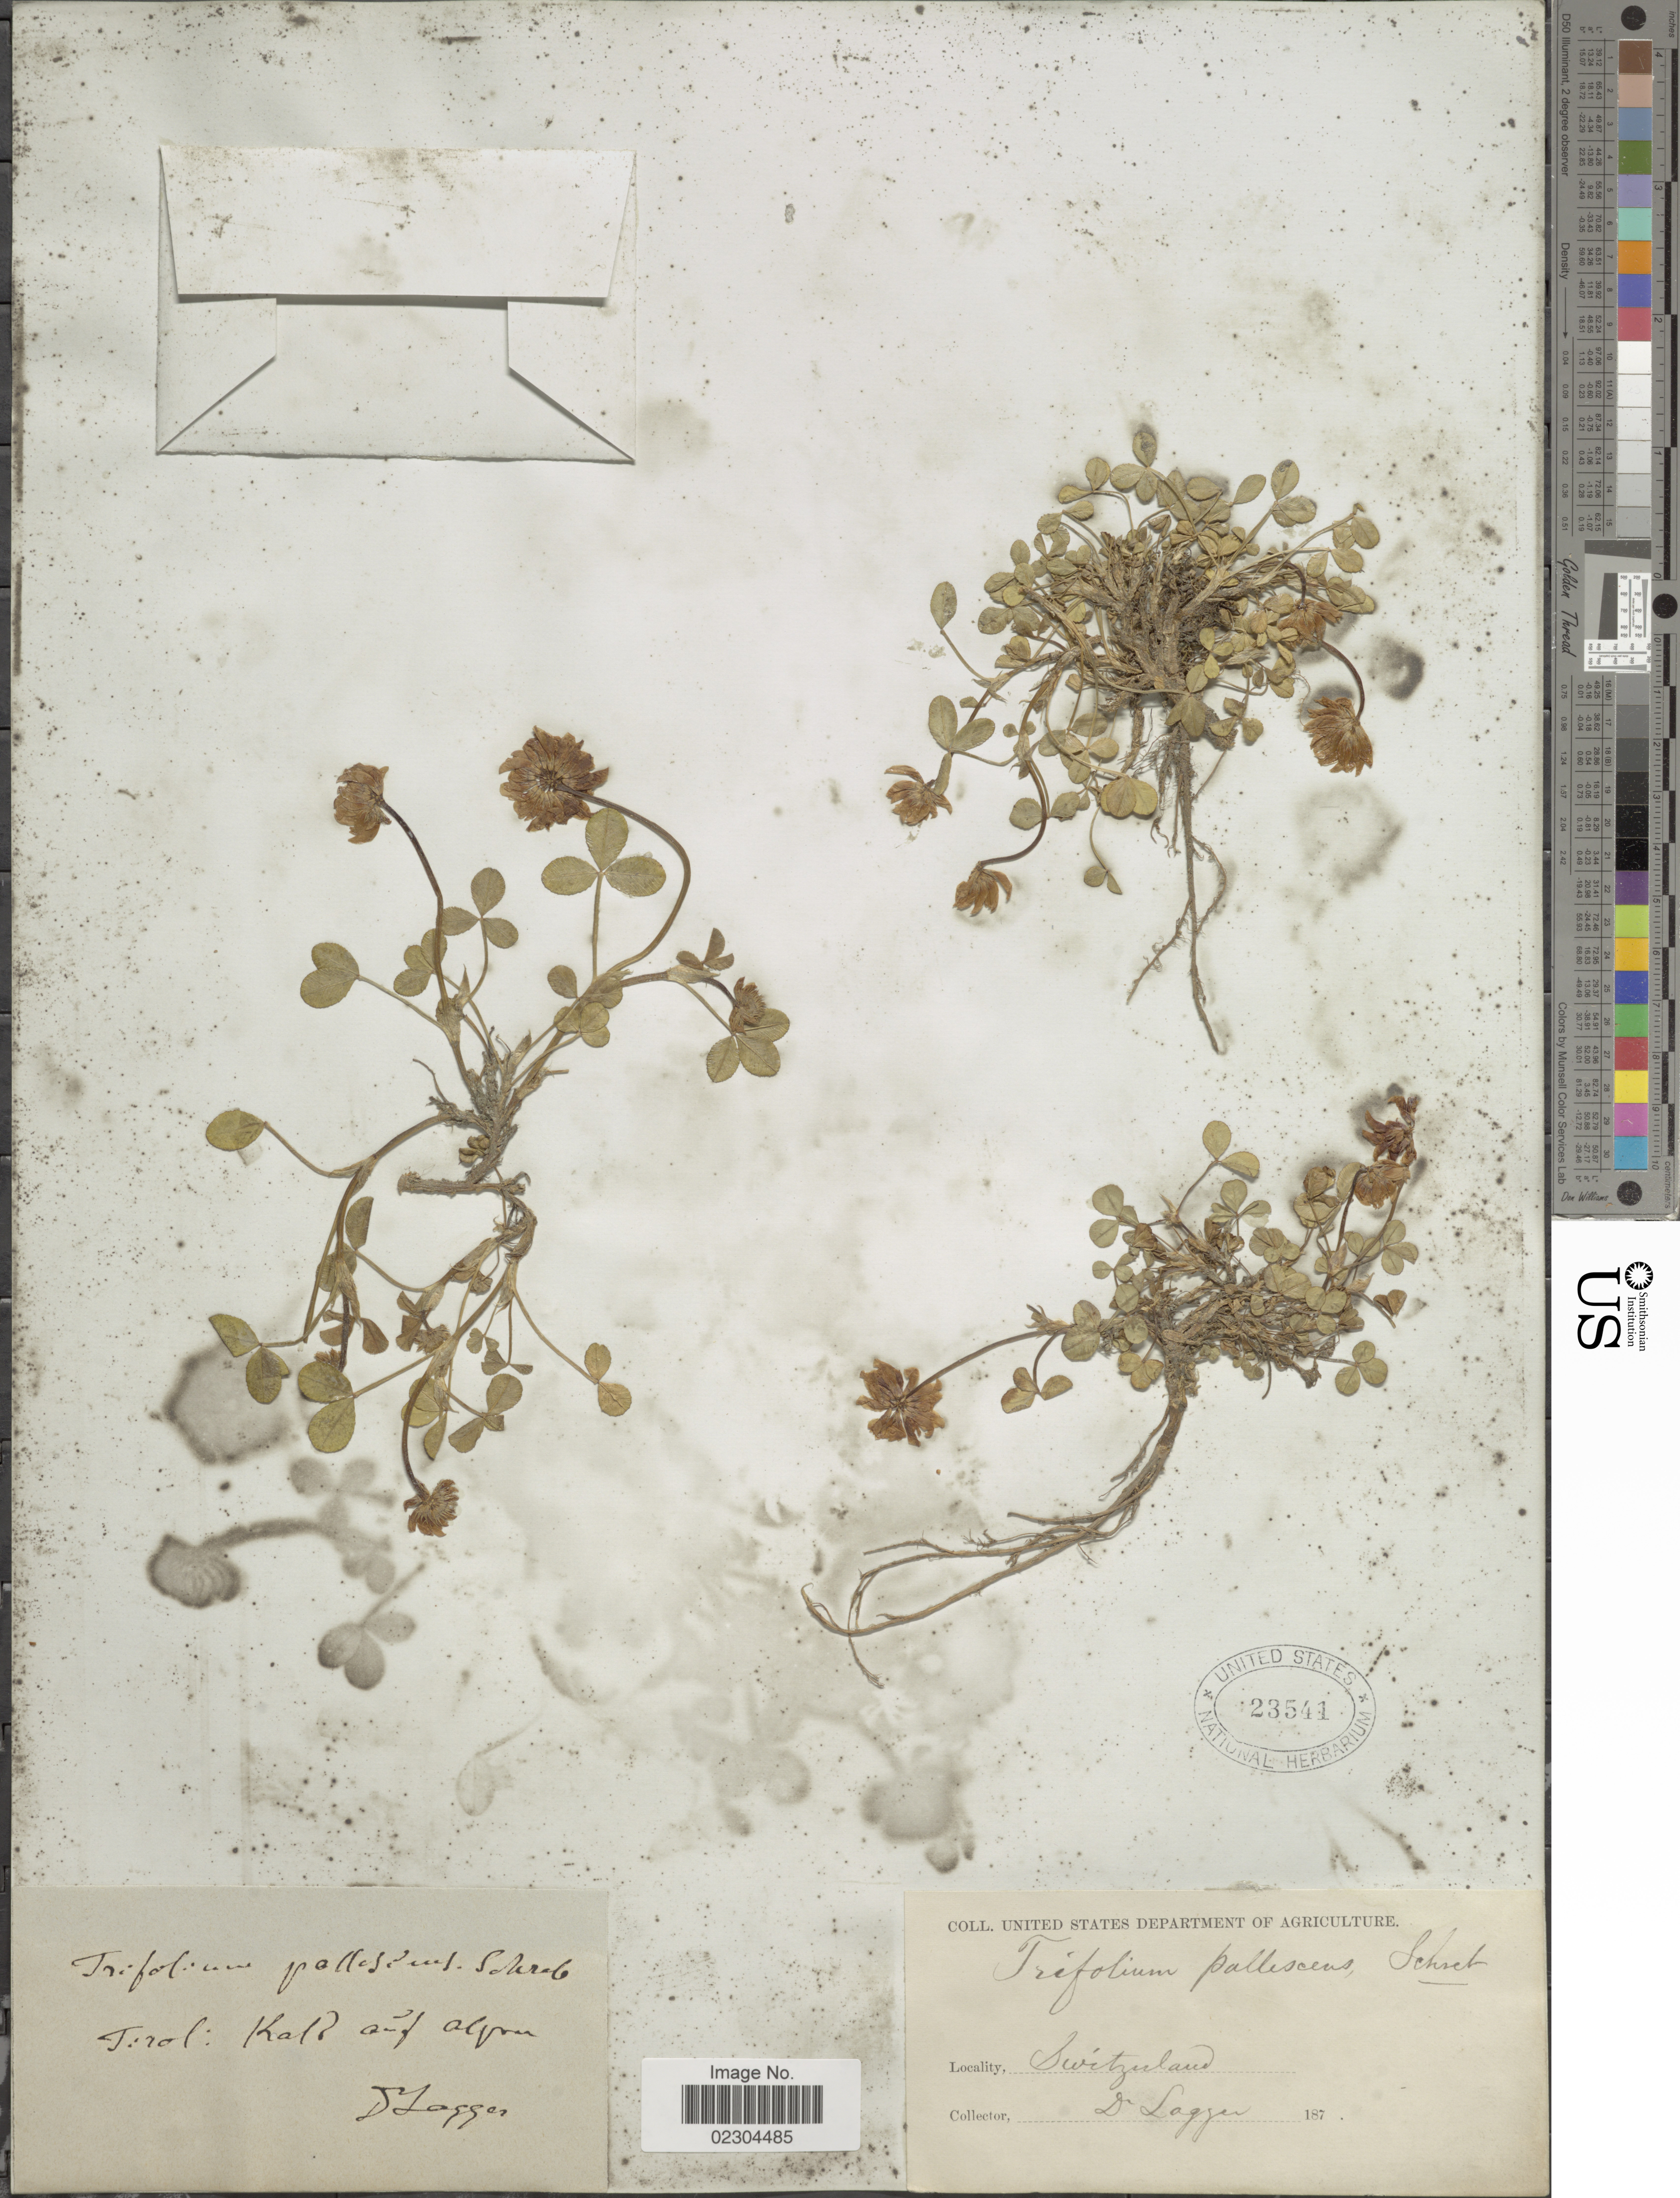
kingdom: Plantae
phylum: Tracheophyta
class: Magnoliopsida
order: Fabales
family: Fabaceae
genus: Trifolium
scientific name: Trifolium pallescens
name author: Schreb.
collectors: F. J. Lagger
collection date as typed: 187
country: Austria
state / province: Tirol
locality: Tirol: Kalk auf aljon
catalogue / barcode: US 23541